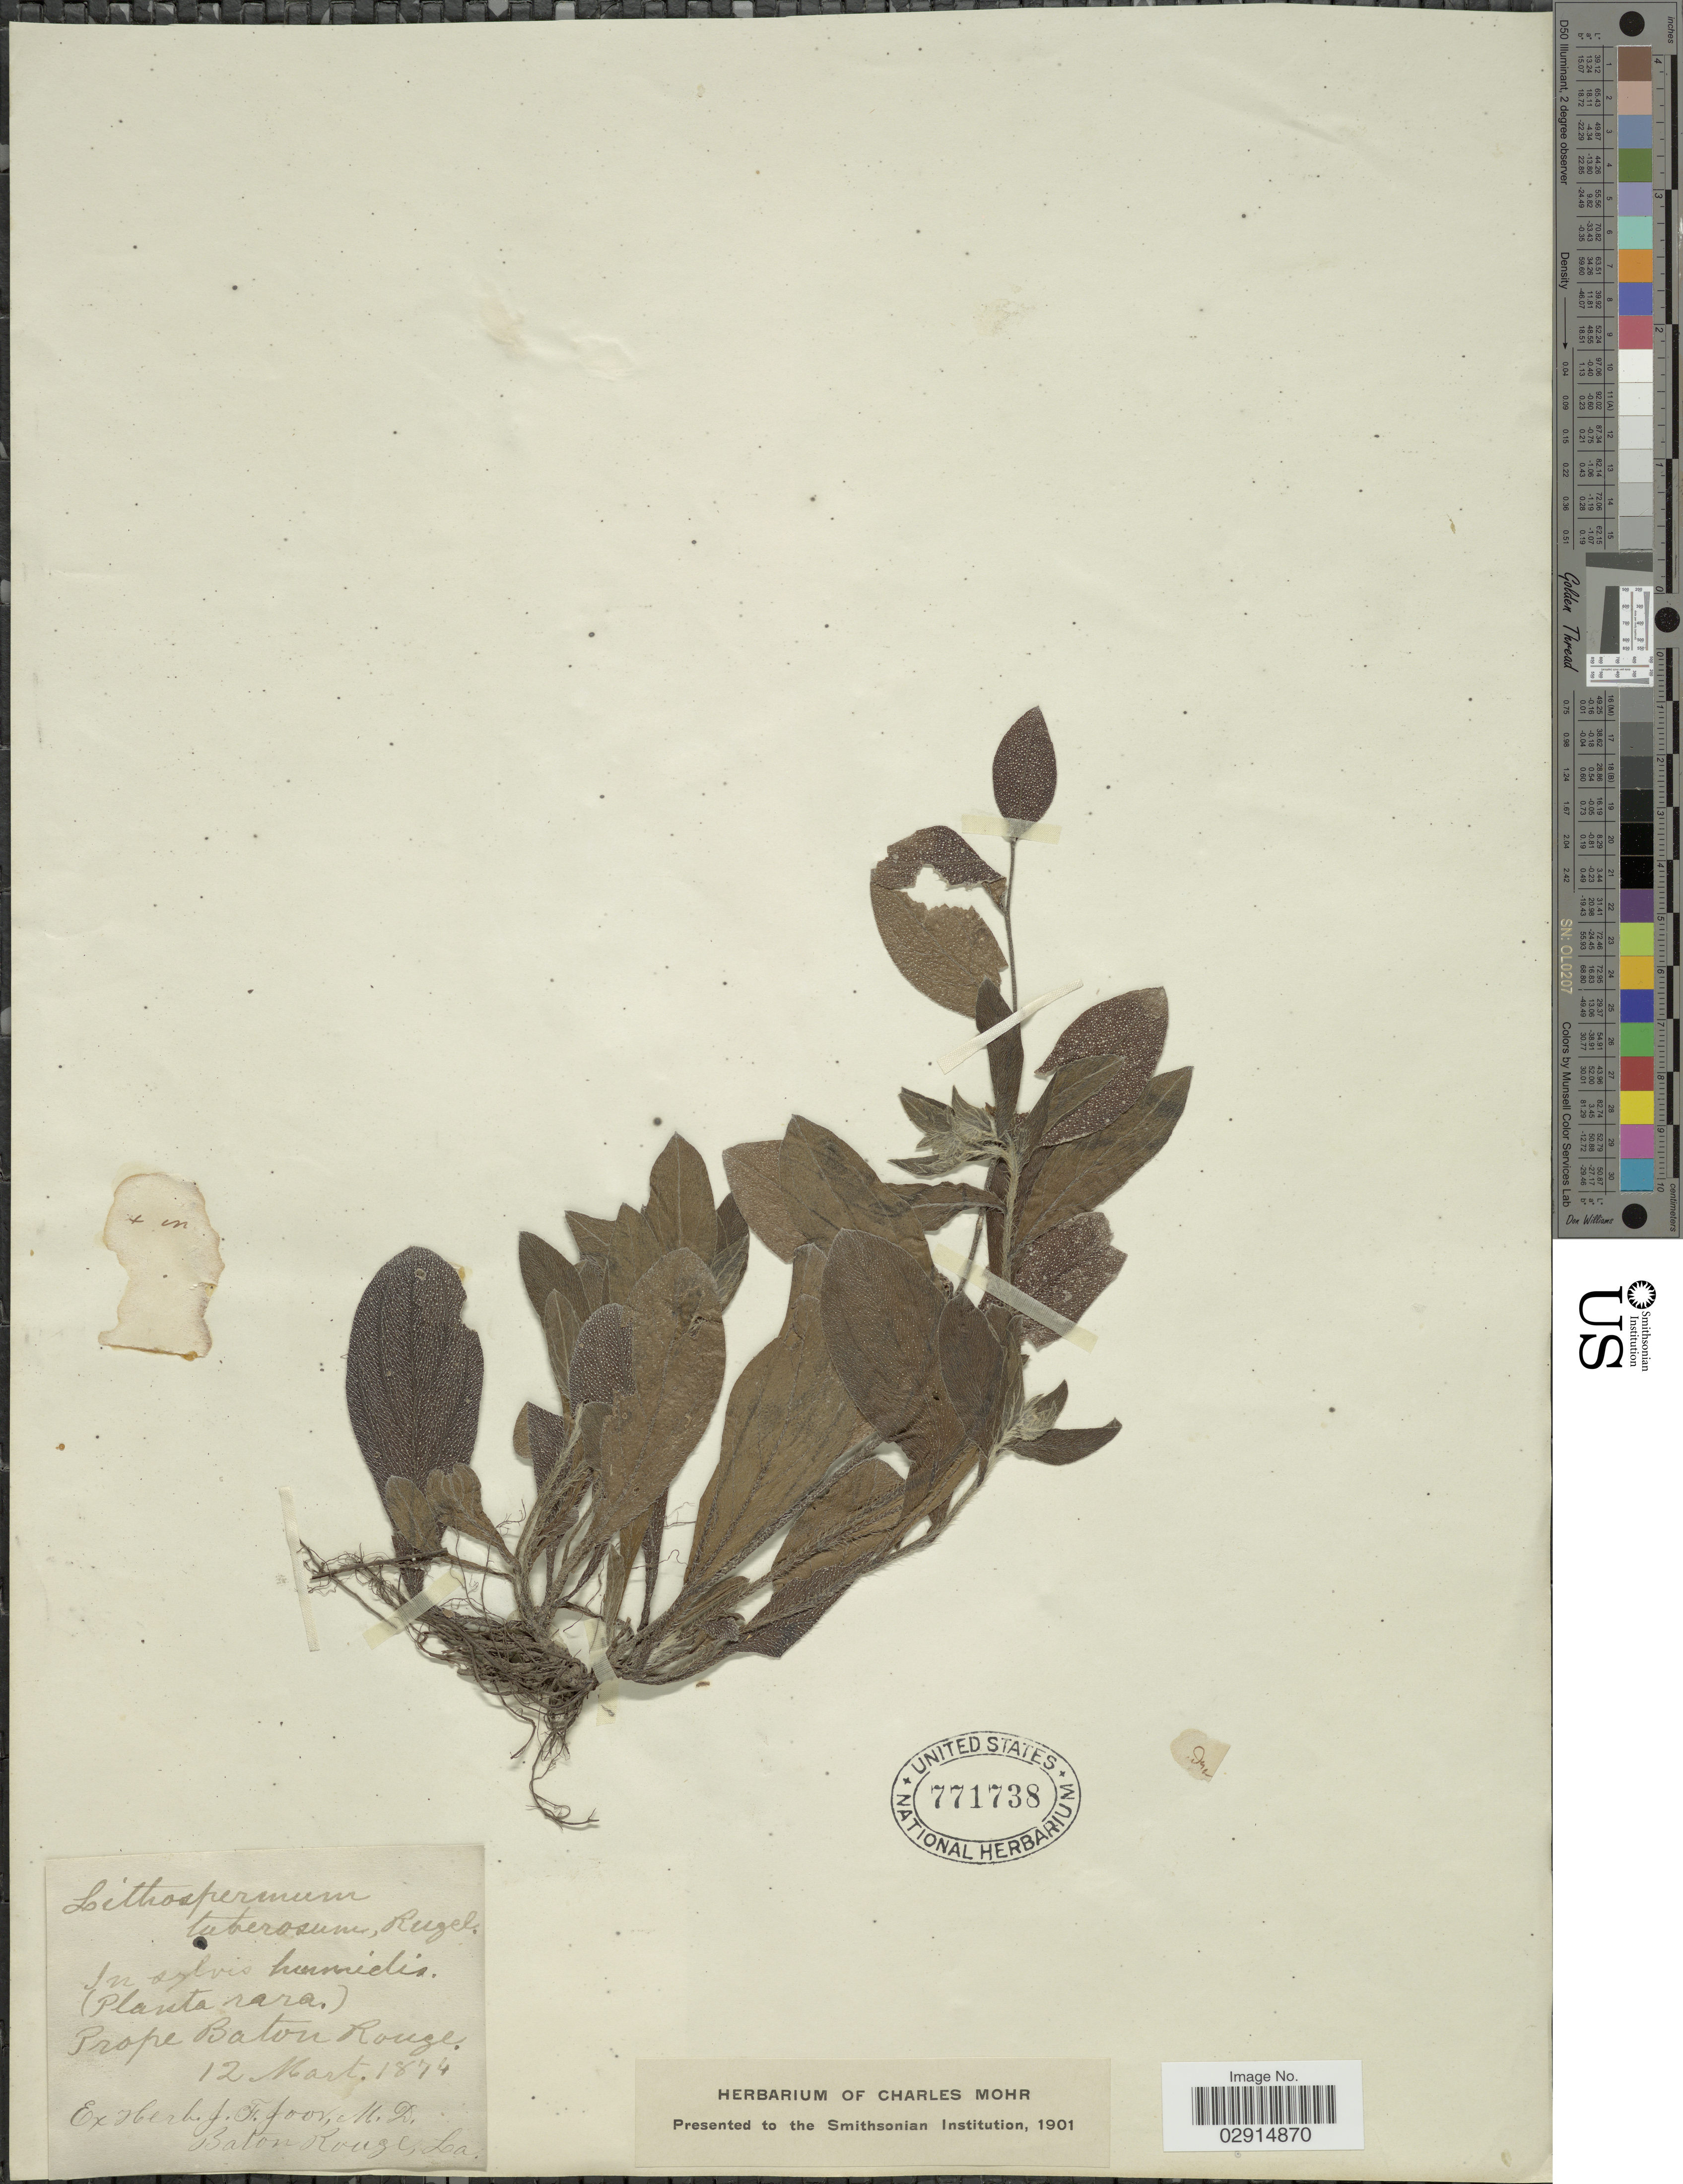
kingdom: Plantae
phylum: Tracheophyta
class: Magnoliopsida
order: Boraginales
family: Boraginaceae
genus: Lithospermum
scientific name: Lithospermum tuberosum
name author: Rugel ex DC.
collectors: ex herb. J.F. Joor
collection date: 1874-03-12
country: United States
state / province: Louisiana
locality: Prope Baton Rouge.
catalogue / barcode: US 771738